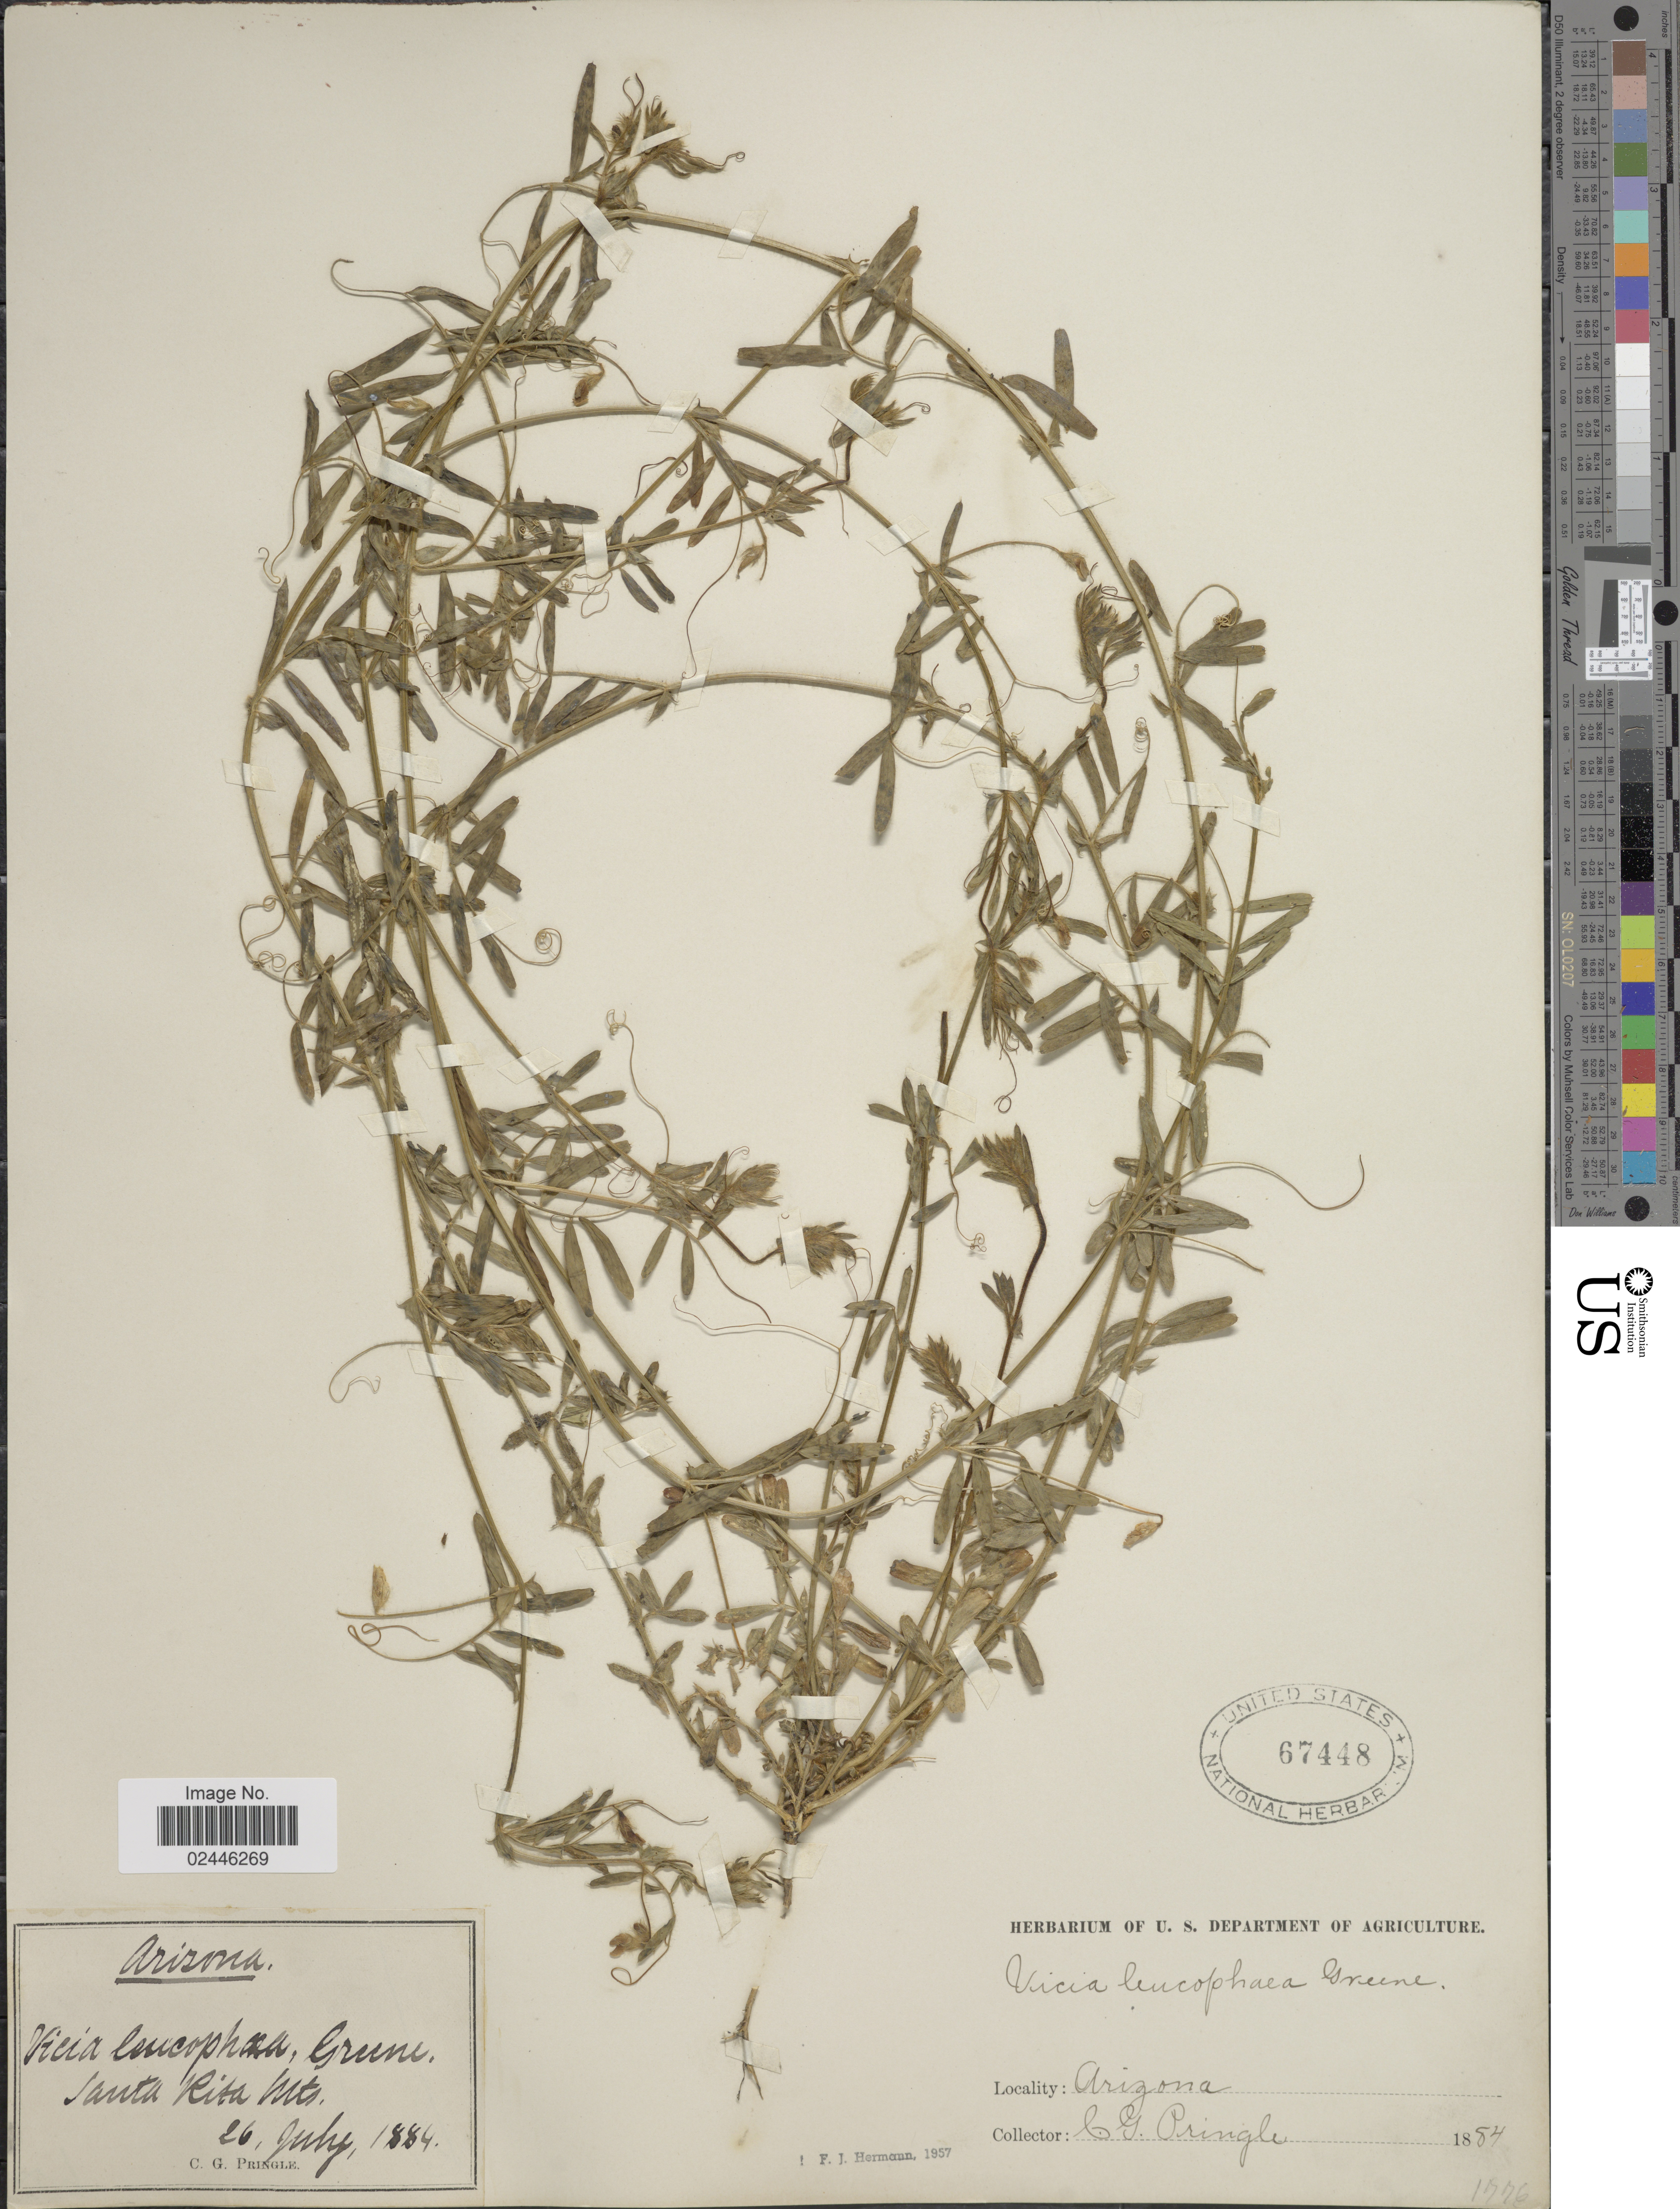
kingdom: Plantae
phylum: Tracheophyta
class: Magnoliopsida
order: Fabales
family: Fabaceae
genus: Vicia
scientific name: Vicia leucophaea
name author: Greene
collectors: C. G. Pringle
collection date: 1884-07-26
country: United States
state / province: Arizona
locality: Santa Rita Mts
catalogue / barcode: US 67448